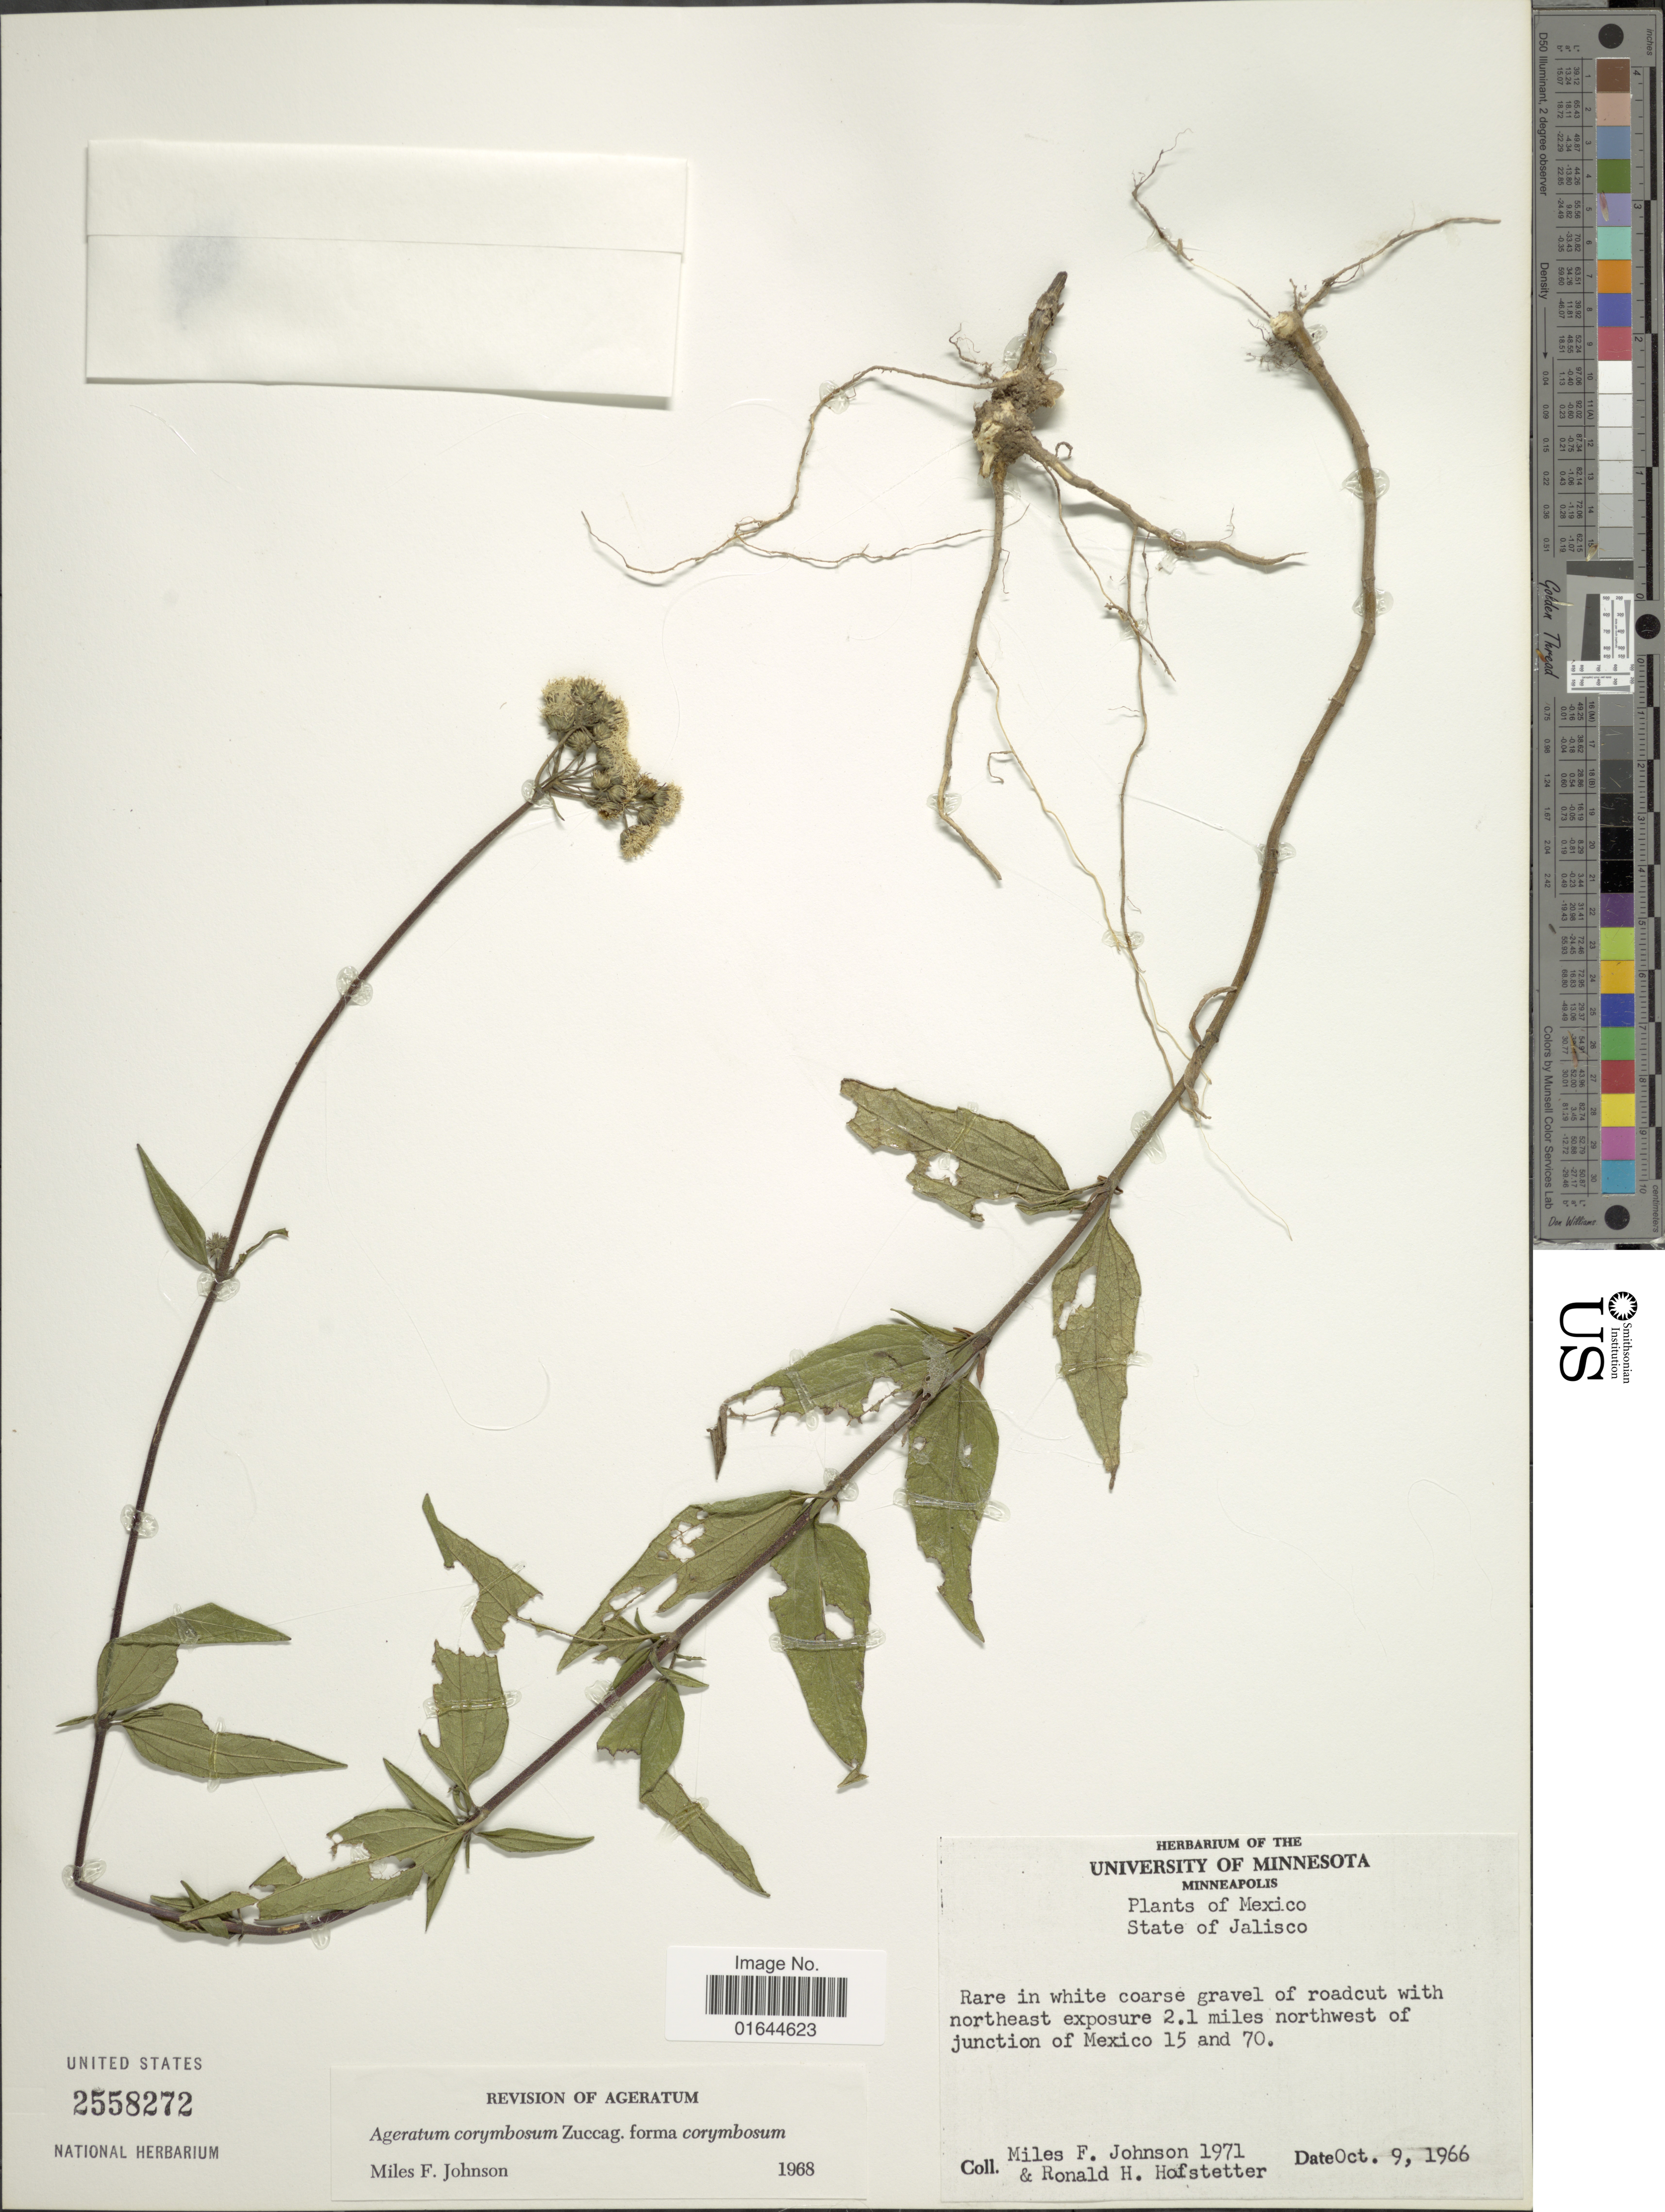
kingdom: Plantae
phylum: Tracheophyta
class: Magnoliopsida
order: Asterales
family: Asteraceae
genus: Ageratum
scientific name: Ageratum corymbosum f. corymbosum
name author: Zuccagni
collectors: M. F. Johnson & R. Hofstetter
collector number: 1971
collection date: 1966-10-09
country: Mexico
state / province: Jalisco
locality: Mexico, State of Jalisco. 2.1 miles northwest of junction of Mexico 15 and 70.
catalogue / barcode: US 2558272